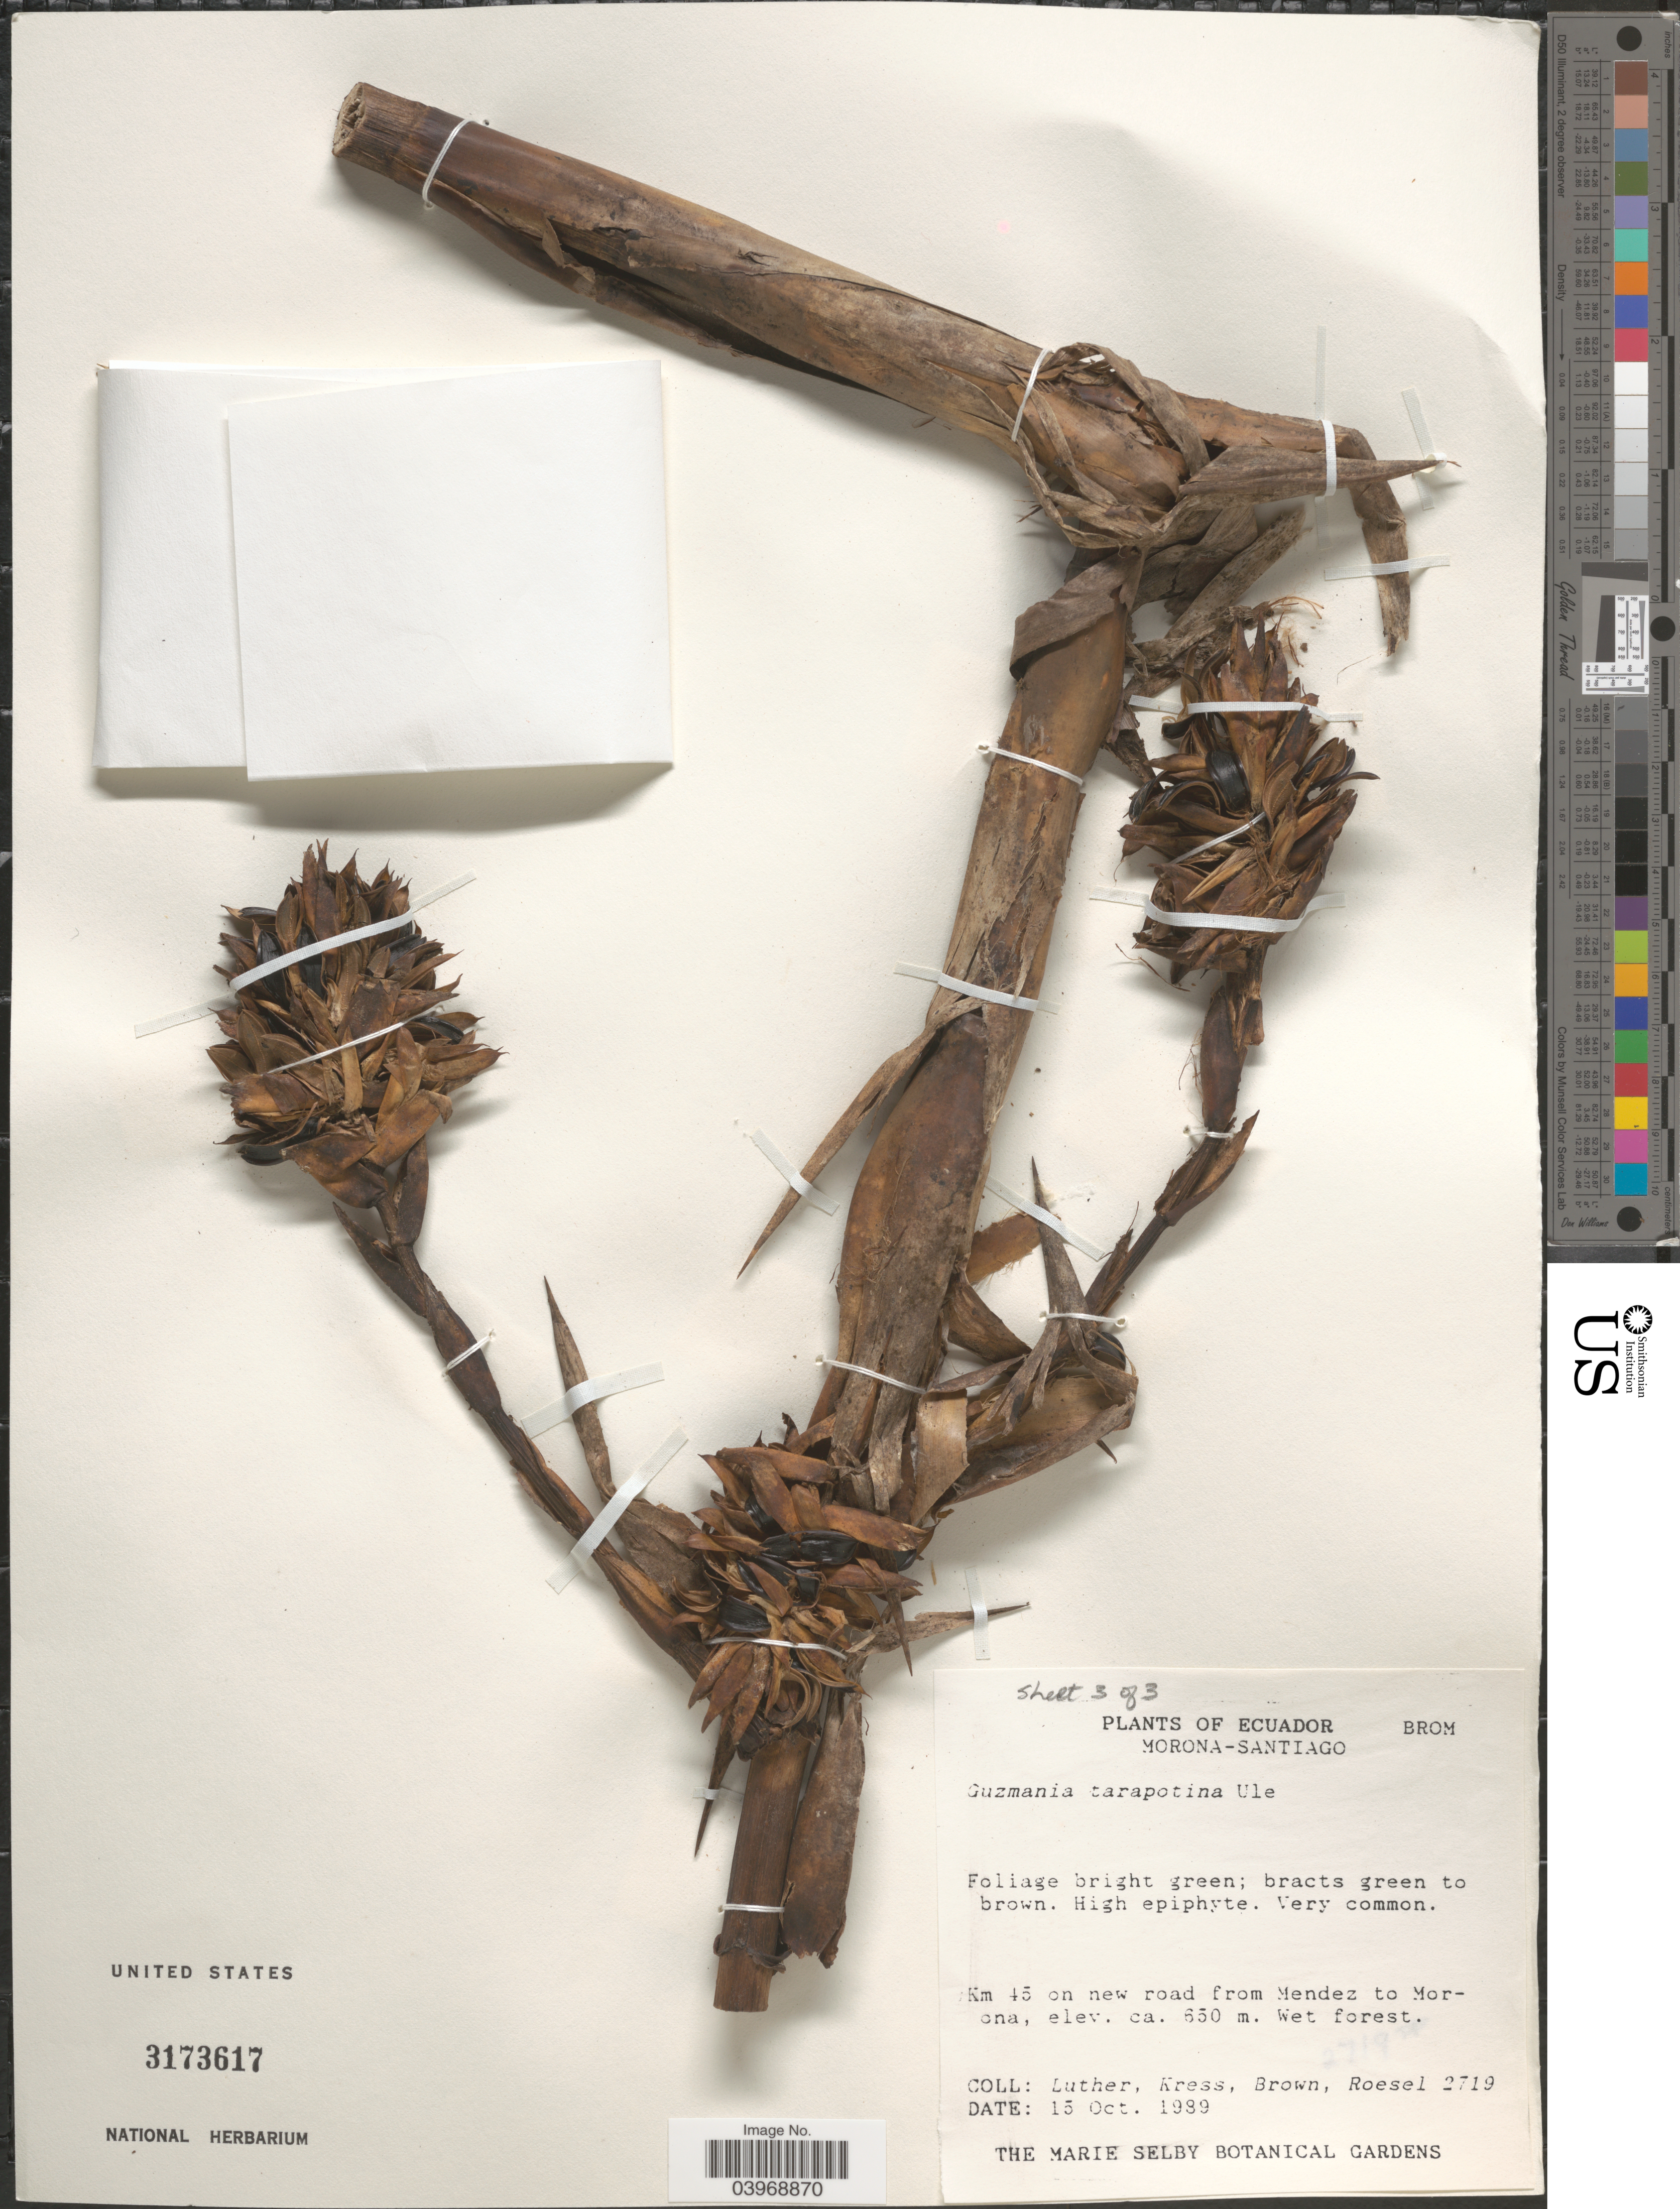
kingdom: Plantae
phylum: Tracheophyta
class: Liliopsida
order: Poales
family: Bromeliaceae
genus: Guzmania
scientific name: Guzmania tarapotina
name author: Ule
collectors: -- Luther, -- Kress, -- Brown & Roesel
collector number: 2719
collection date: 1989-10-15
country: Ecuador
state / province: Morona-Santiago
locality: Km 45 on new road from Mendez to Morona.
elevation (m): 650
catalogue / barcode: US 3173617